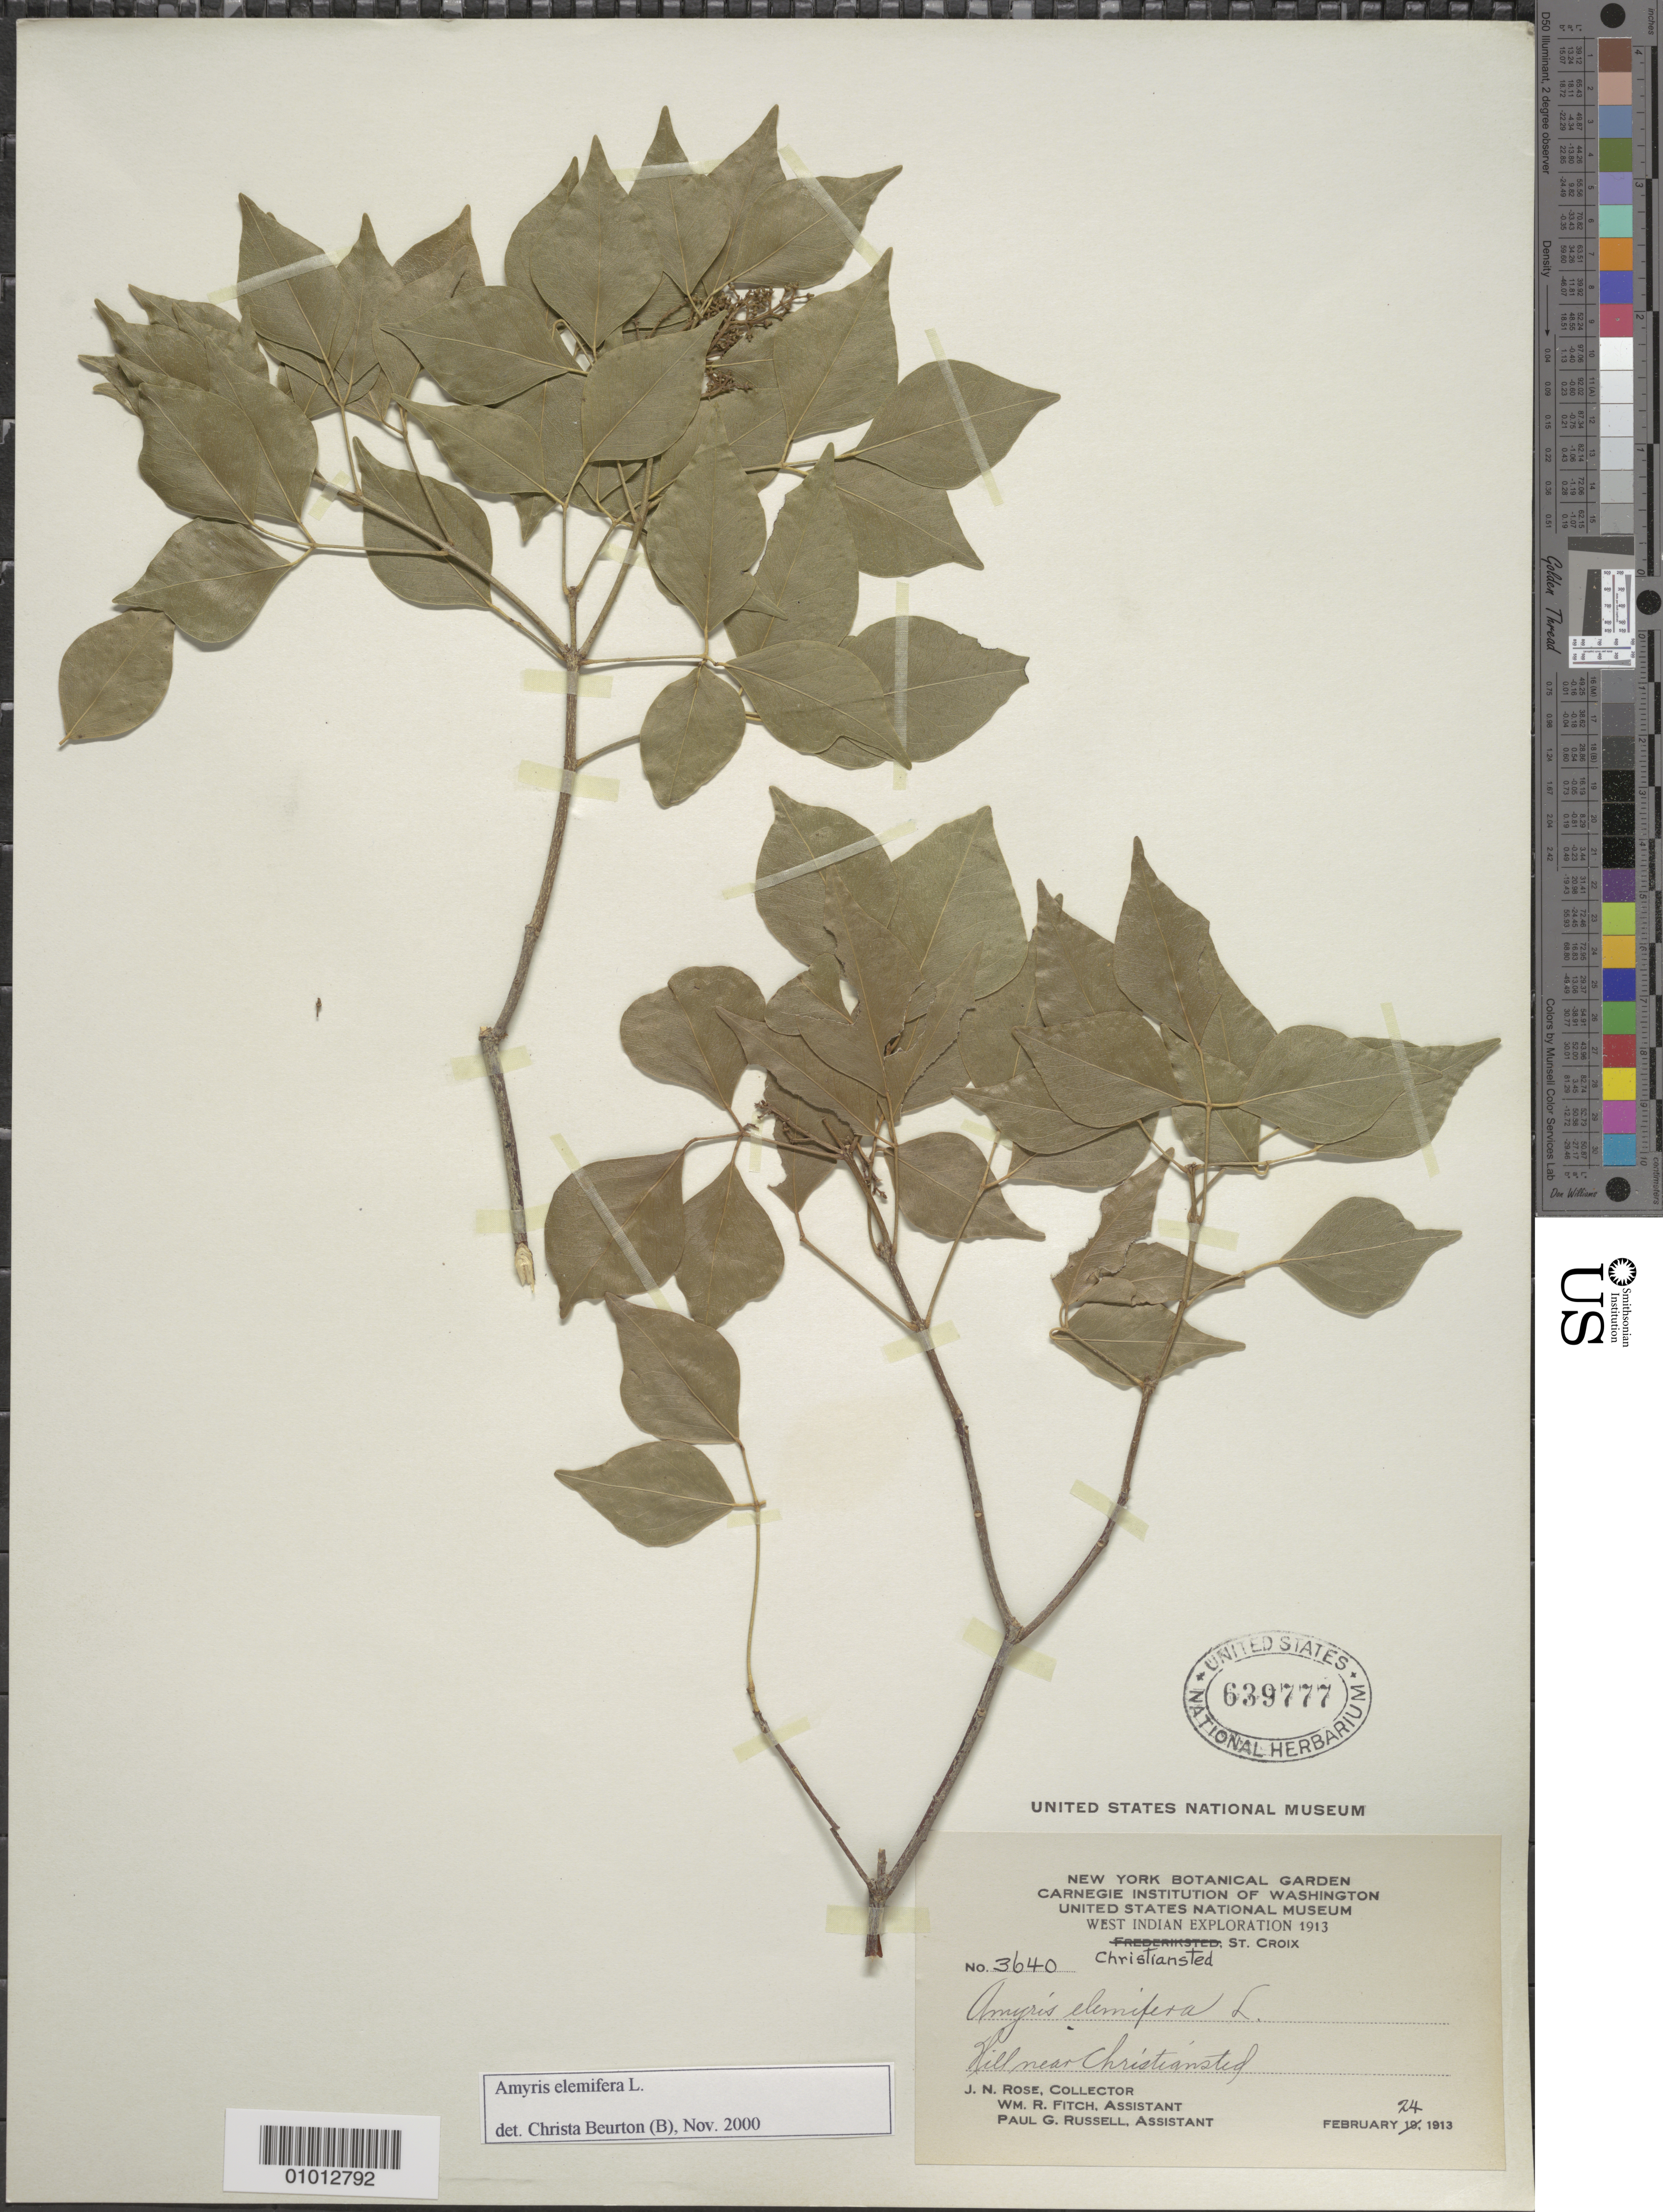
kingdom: Plantae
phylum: Tracheophyta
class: Magnoliopsida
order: Sapindales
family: Rutaceae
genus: Amyris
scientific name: Amyris elemifera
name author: L.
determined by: Beurton, C.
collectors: J. N. Rose, W. R. Fitch & P. G. Russell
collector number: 3640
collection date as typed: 24 Feb 1913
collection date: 1913-02-24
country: U.S. Virgin Islands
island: St. Croix I.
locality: Christiansted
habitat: Hill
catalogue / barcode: US 639777